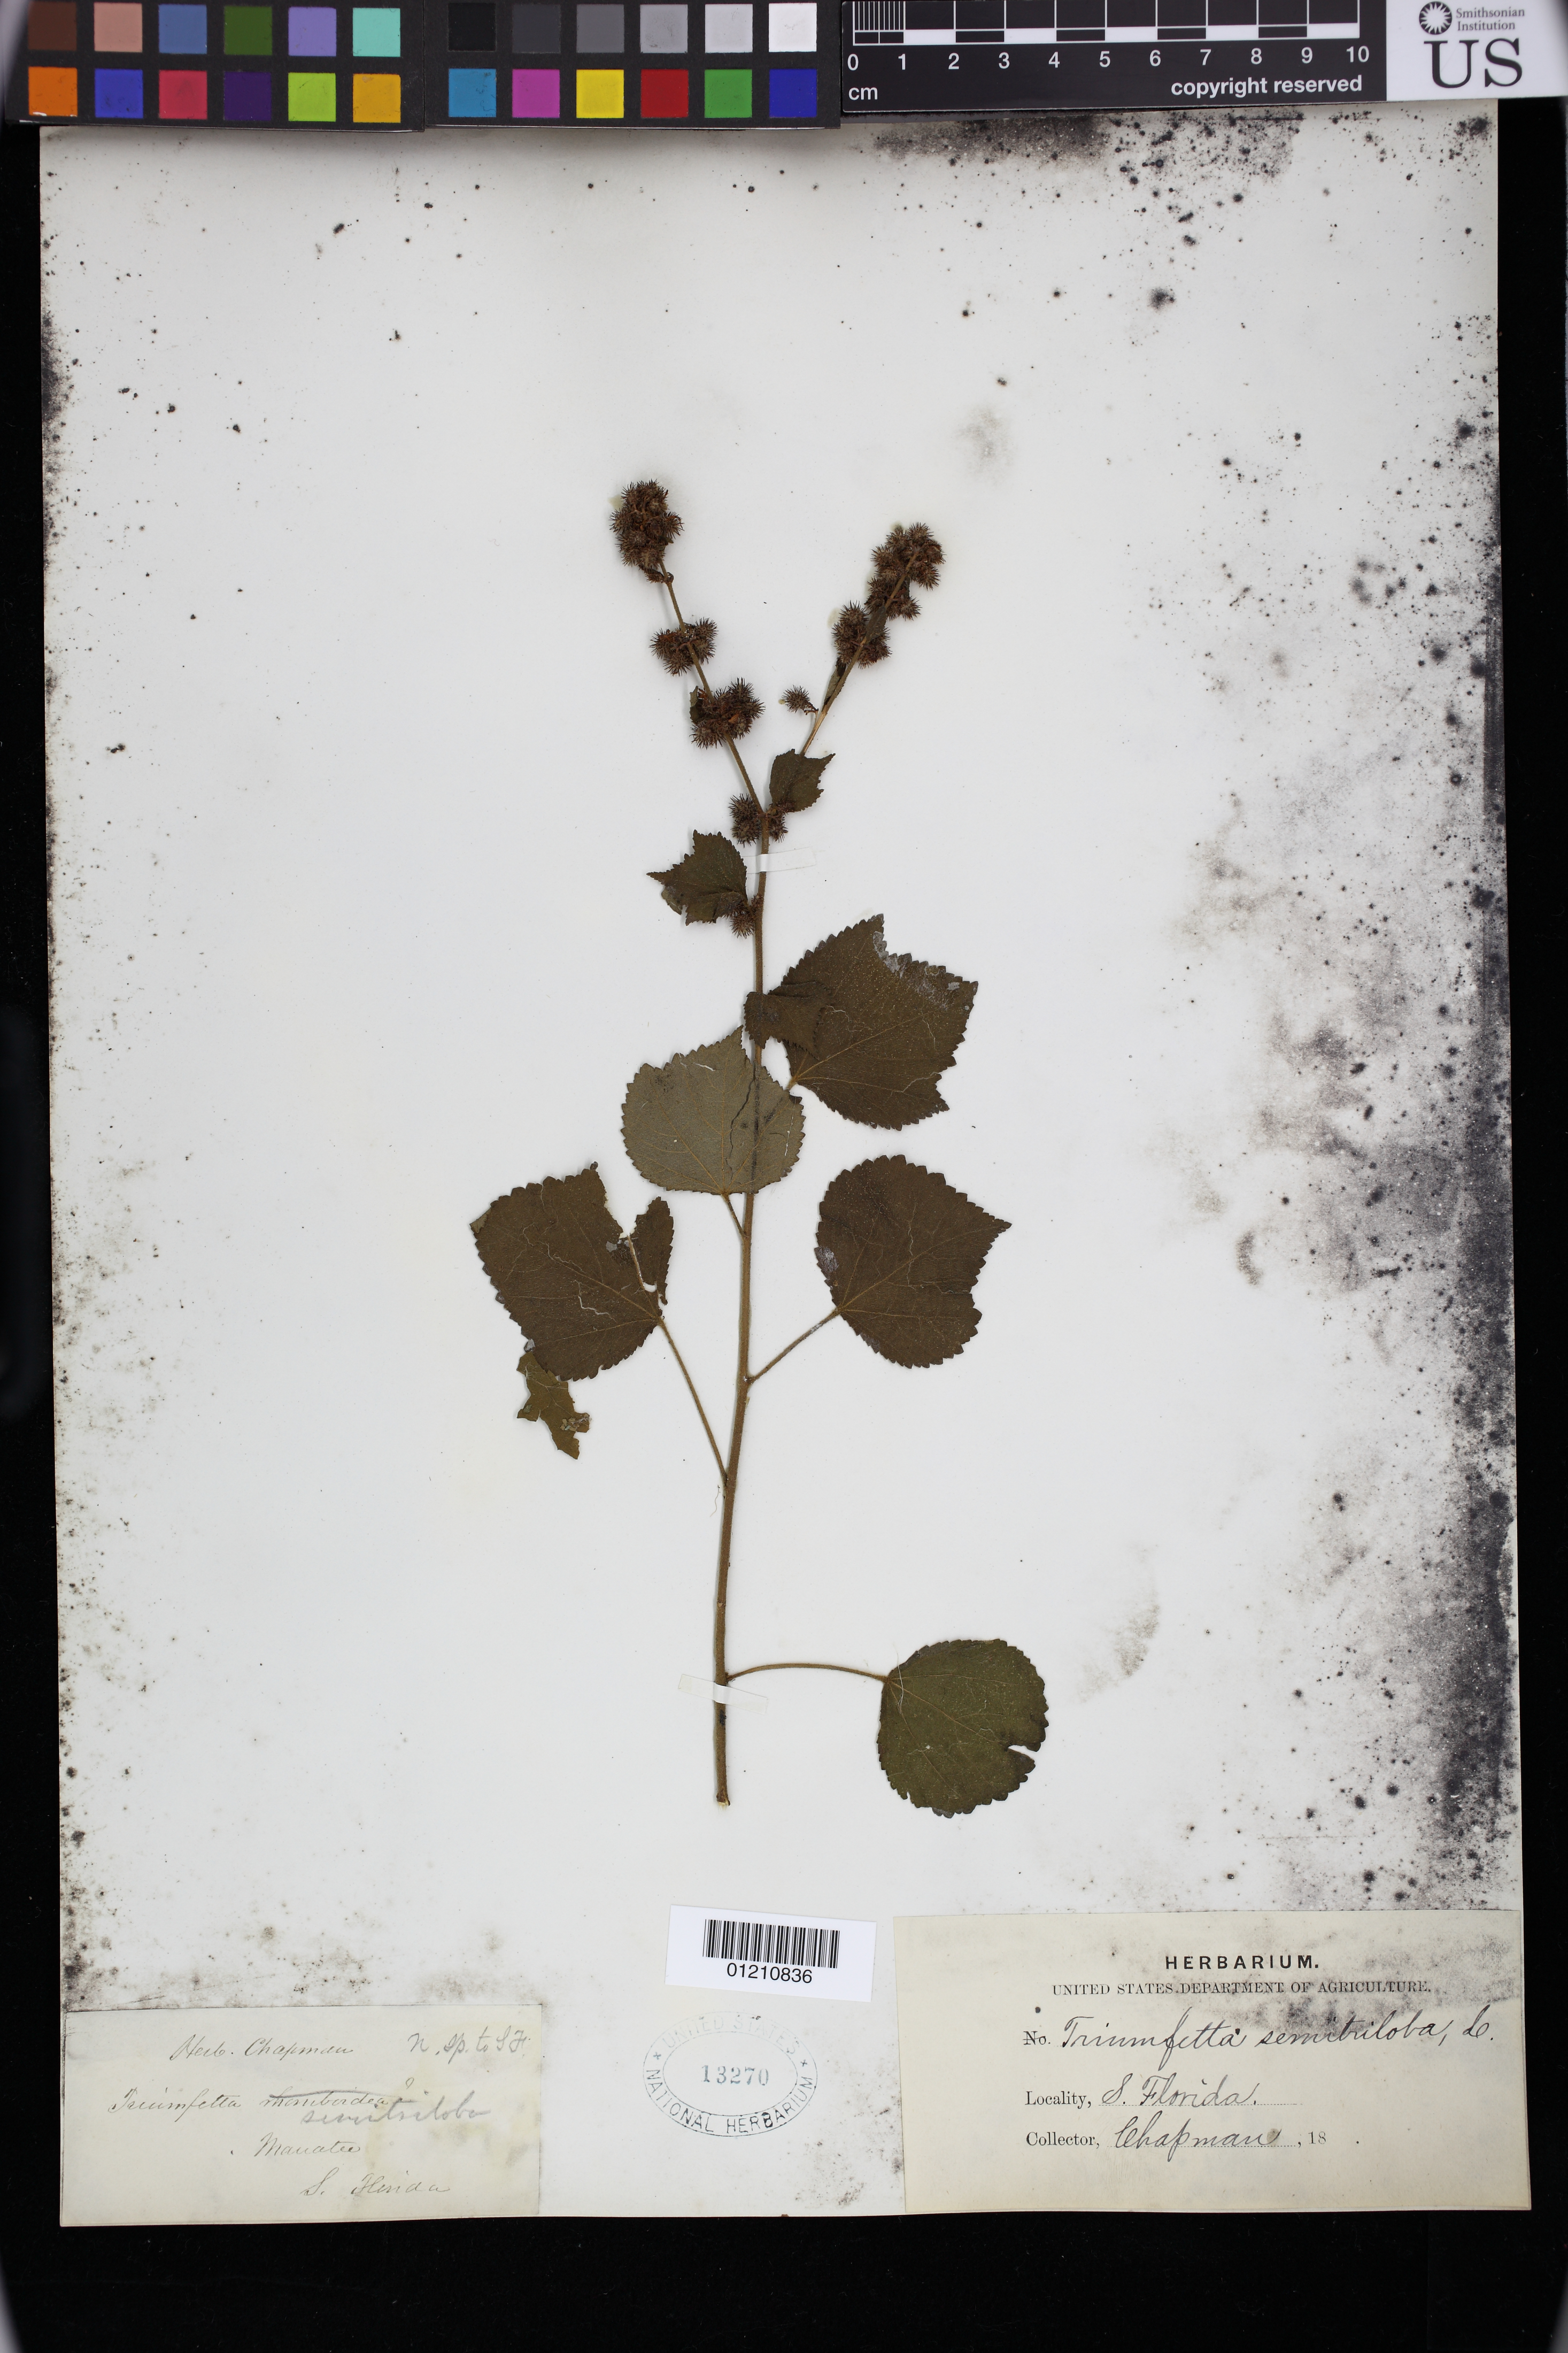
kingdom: Plantae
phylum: Tracheophyta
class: Magnoliopsida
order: Malvales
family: Malvaceae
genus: Triumfetta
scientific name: Triumfetta semitriloba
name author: Jacq.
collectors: A. W. Chapman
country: United States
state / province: Florida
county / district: Manatee County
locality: Manatee, S. Florida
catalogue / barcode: US 13270